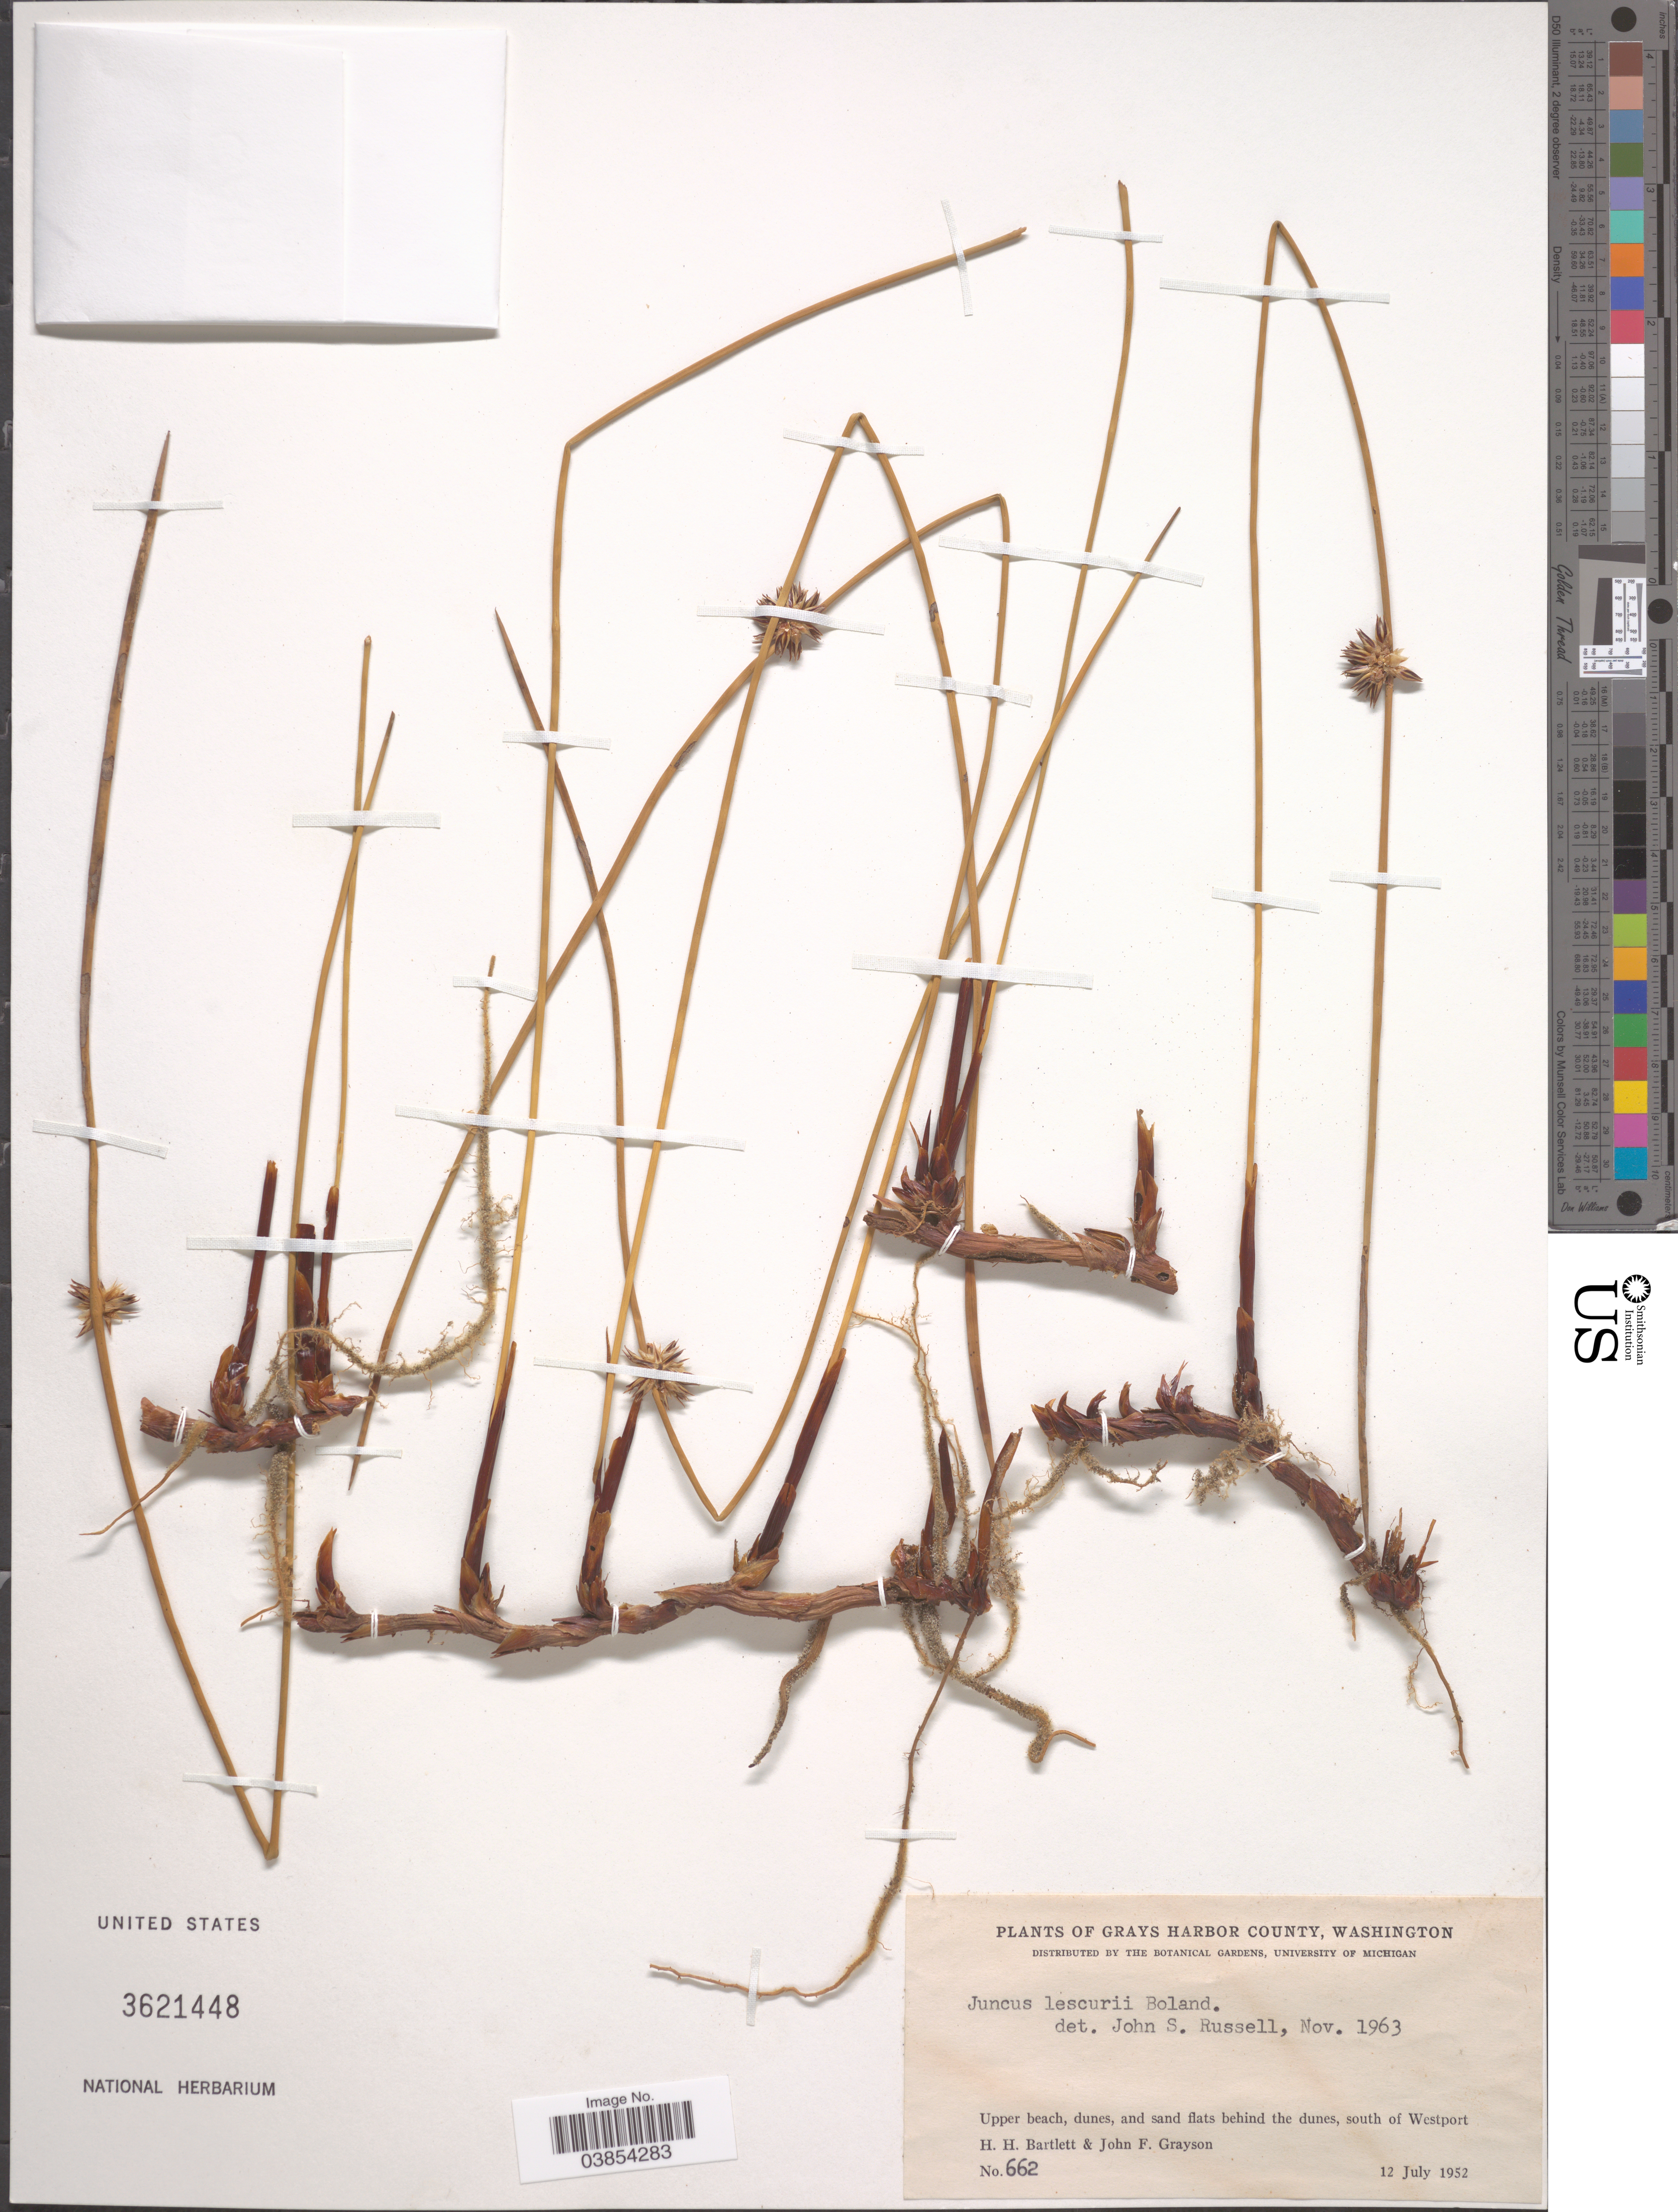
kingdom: Plantae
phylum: Tracheophyta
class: Liliopsida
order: Poales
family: Juncaceae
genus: Juncus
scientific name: Juncus lesueurii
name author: Bol.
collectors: H. H. Bartlett & J. Grayson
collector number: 662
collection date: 1952-07-12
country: United States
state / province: Washington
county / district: Grays Harbor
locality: Grays Harbor County. Upper beach, dunes, and sand flats behind the dunes, south of Westport.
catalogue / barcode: US 3621448